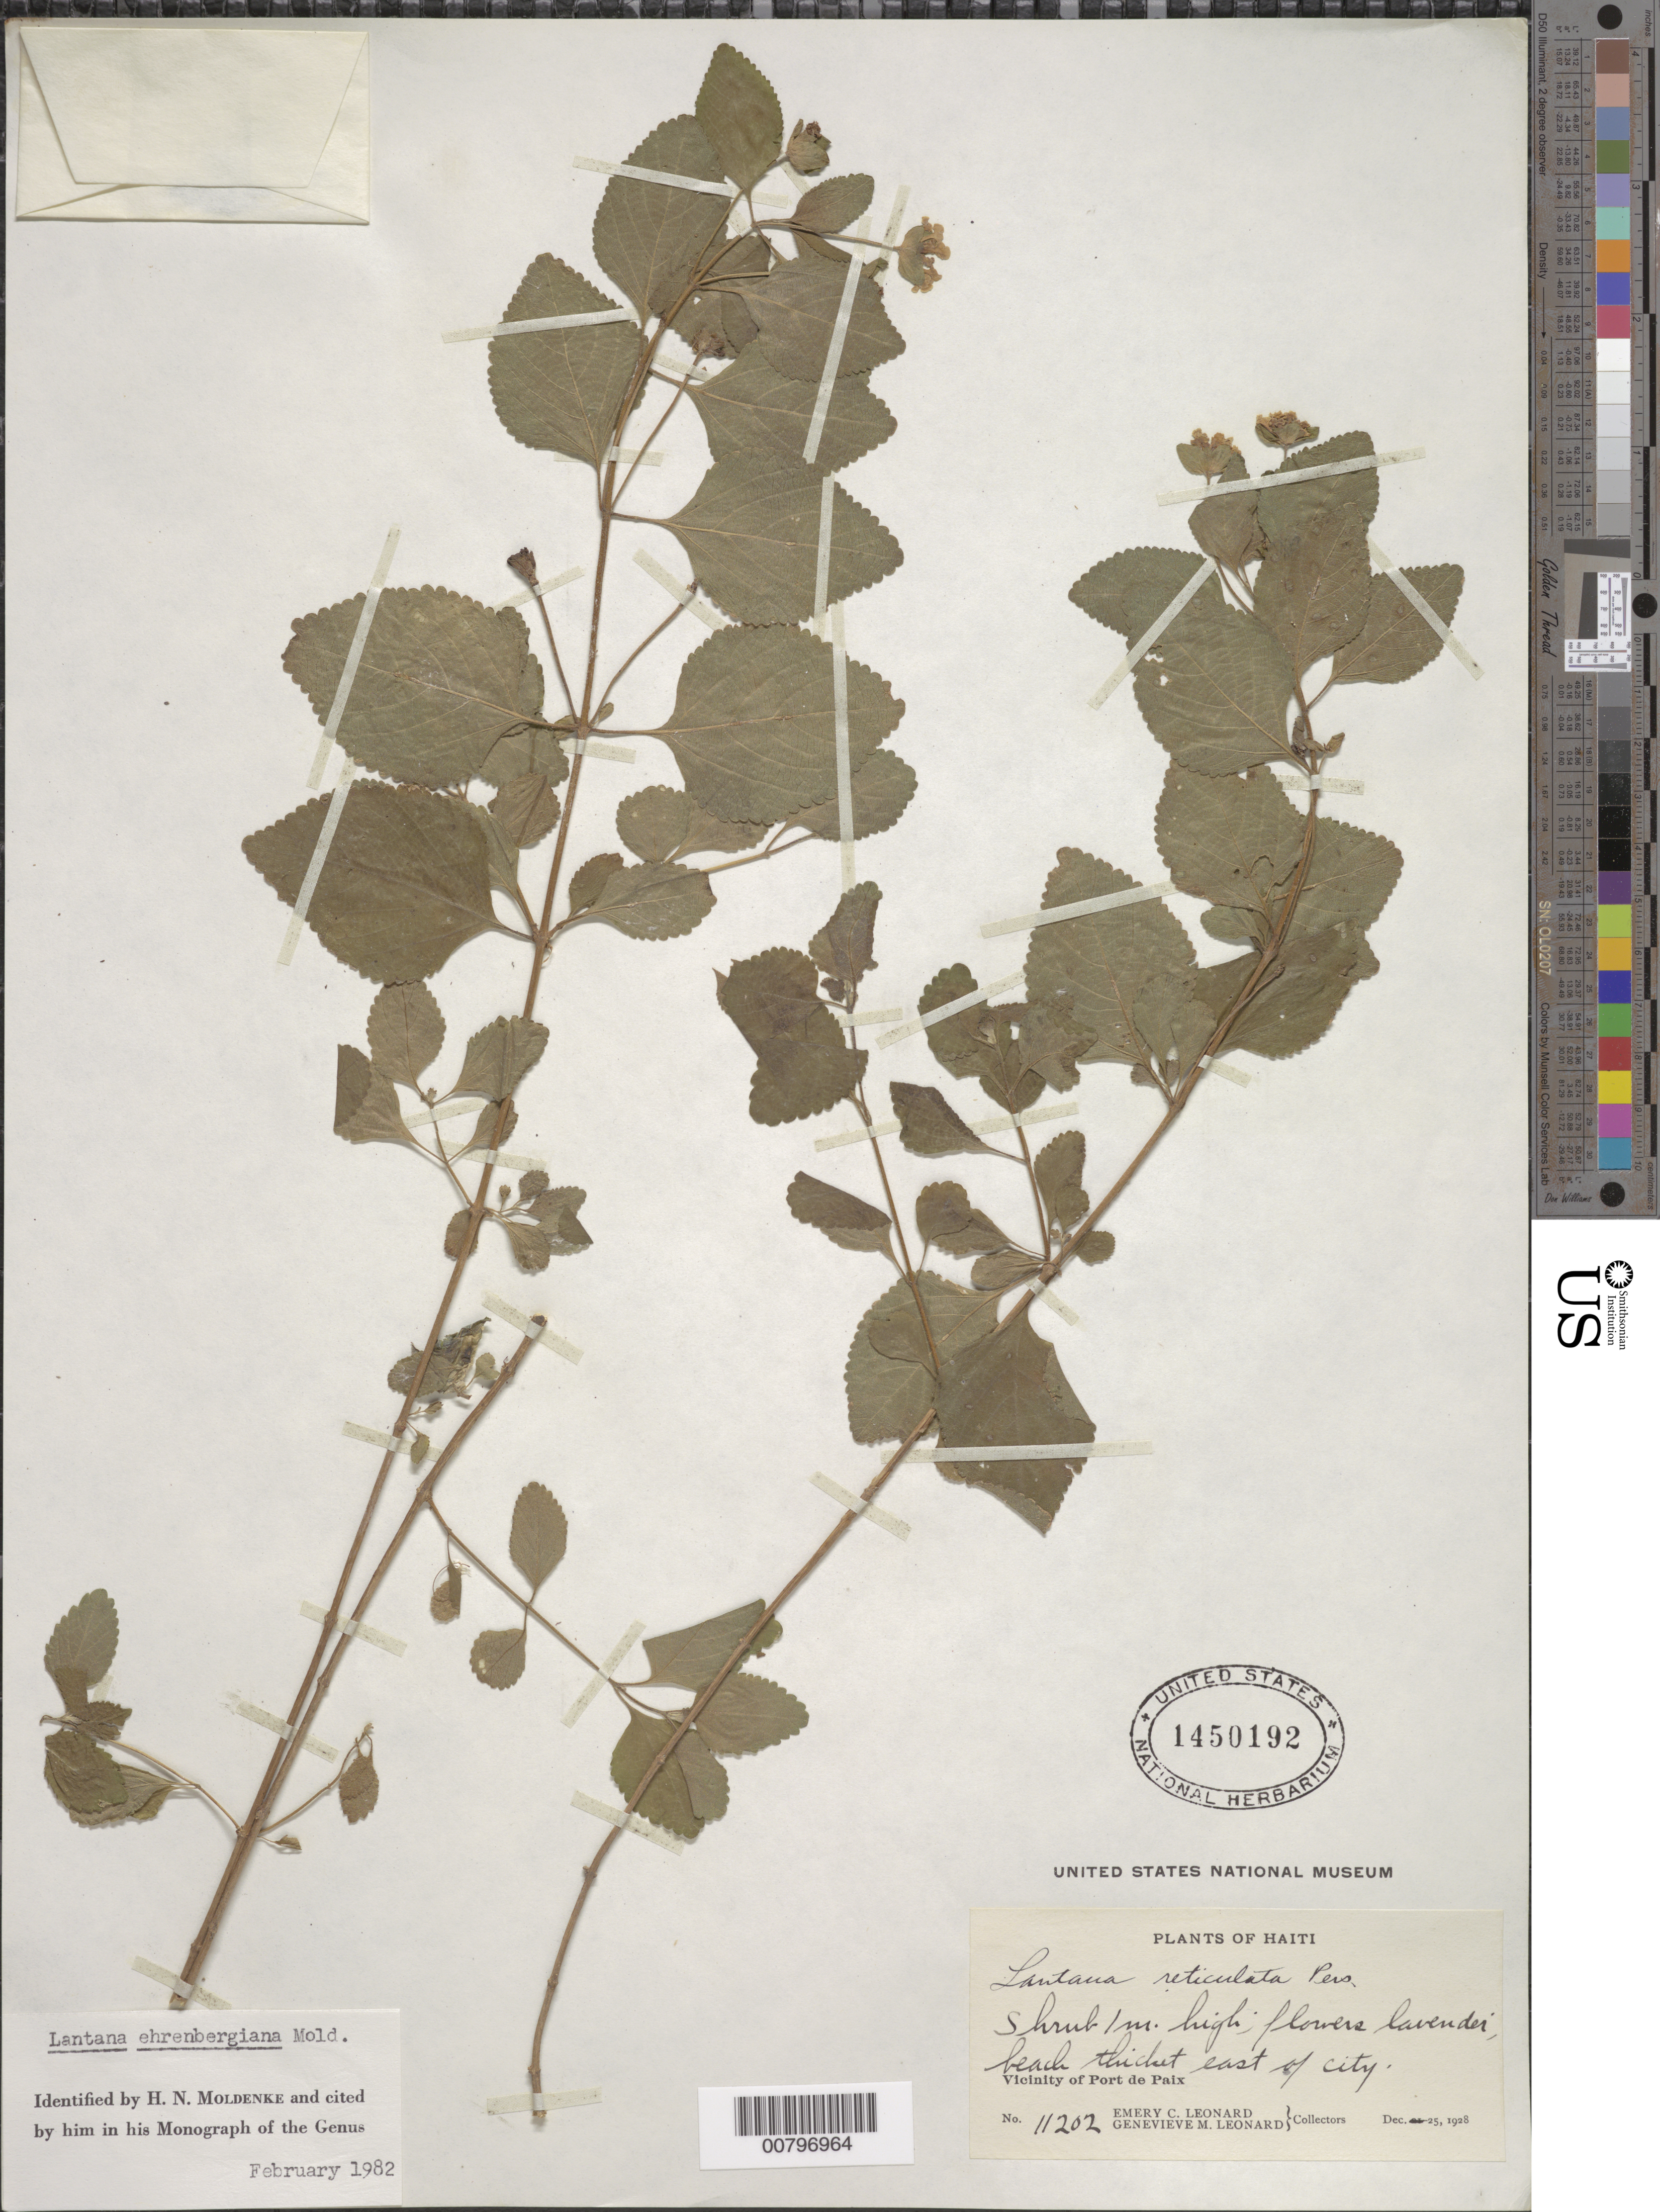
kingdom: Plantae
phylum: Tracheophyta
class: Magnoliopsida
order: Lamiales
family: Verbenaceae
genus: Lantana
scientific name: Lantana ehrenbergiana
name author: Moldenke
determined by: Moldenke, H. N.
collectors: E. C. Leonard & G. M. Leonard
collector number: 11202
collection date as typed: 25 Dec 1928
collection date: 1928-12-25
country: Haiti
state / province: Nord-Ouest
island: Hispaniola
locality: Vicinity of Port de Paix, E of city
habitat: Beach thicket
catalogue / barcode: US 1450192